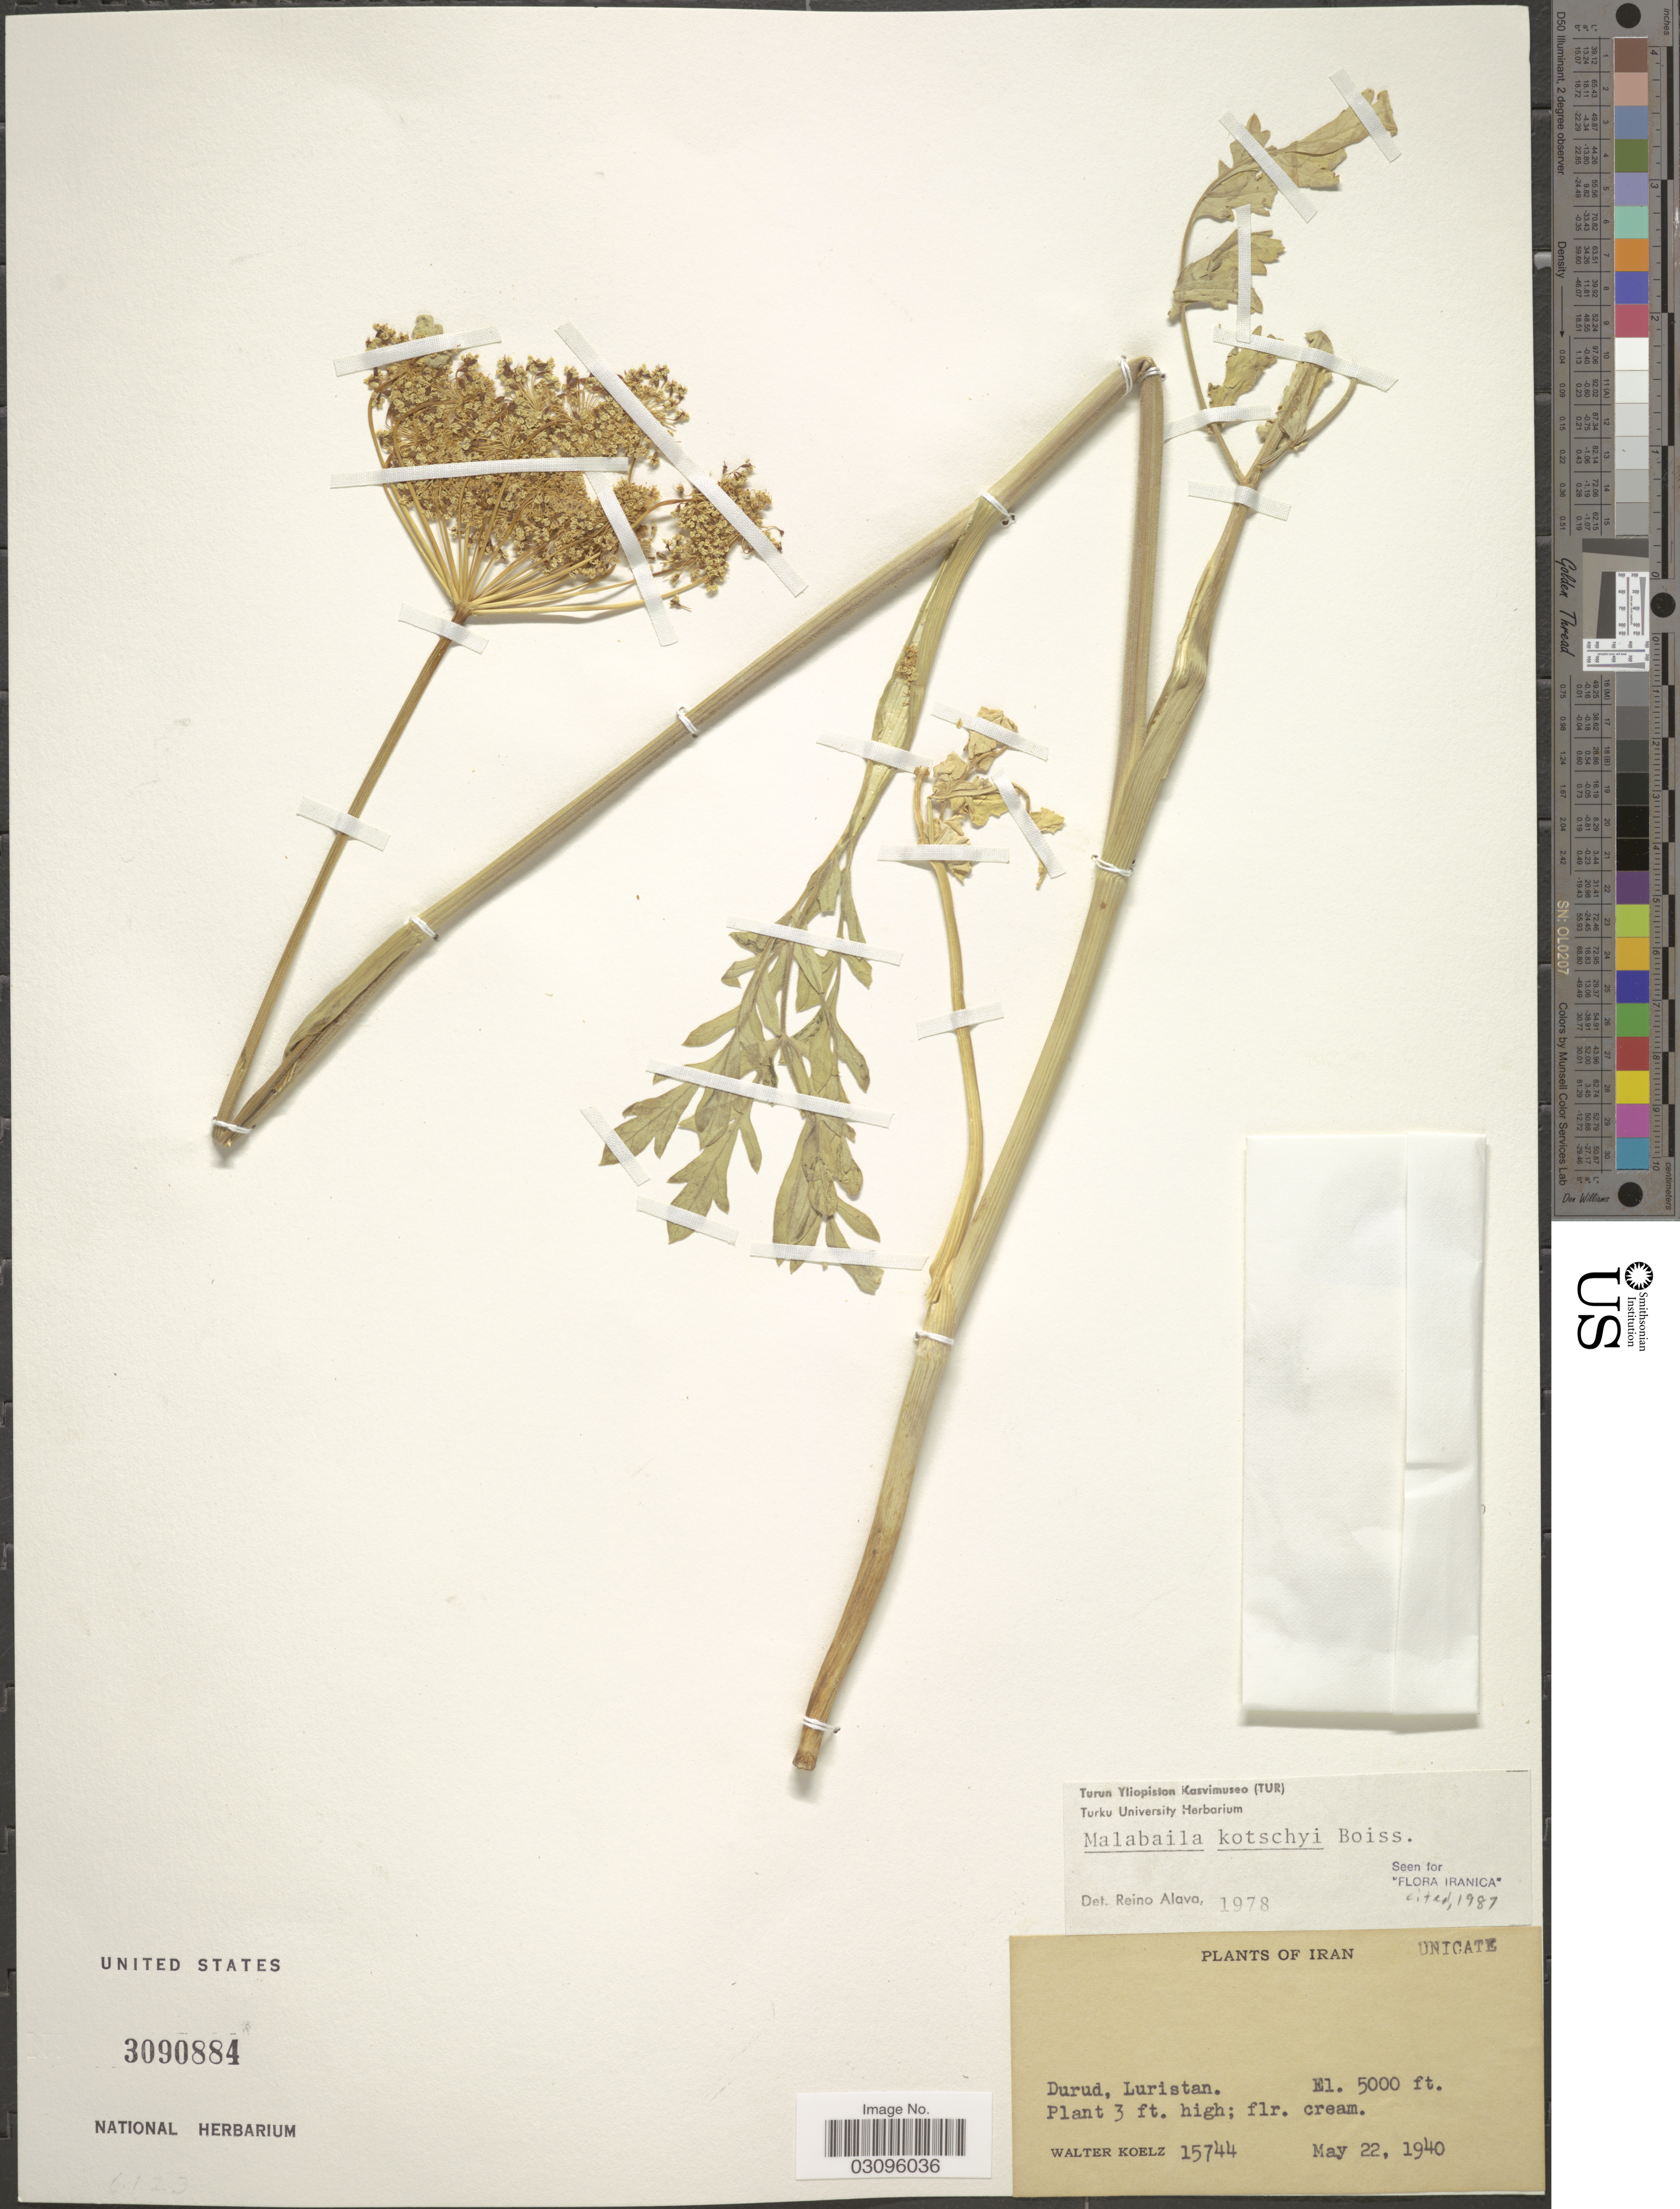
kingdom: Plantae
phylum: Tracheophyta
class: Magnoliopsida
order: Apiales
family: Apiaceae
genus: Malabaila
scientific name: Malabaila kotschyi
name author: Boiss.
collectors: W. N. Koelz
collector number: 15744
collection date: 1940-05-22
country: Iran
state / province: Lorestan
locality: Durud, Luristan.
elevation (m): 1524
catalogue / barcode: US 3090884